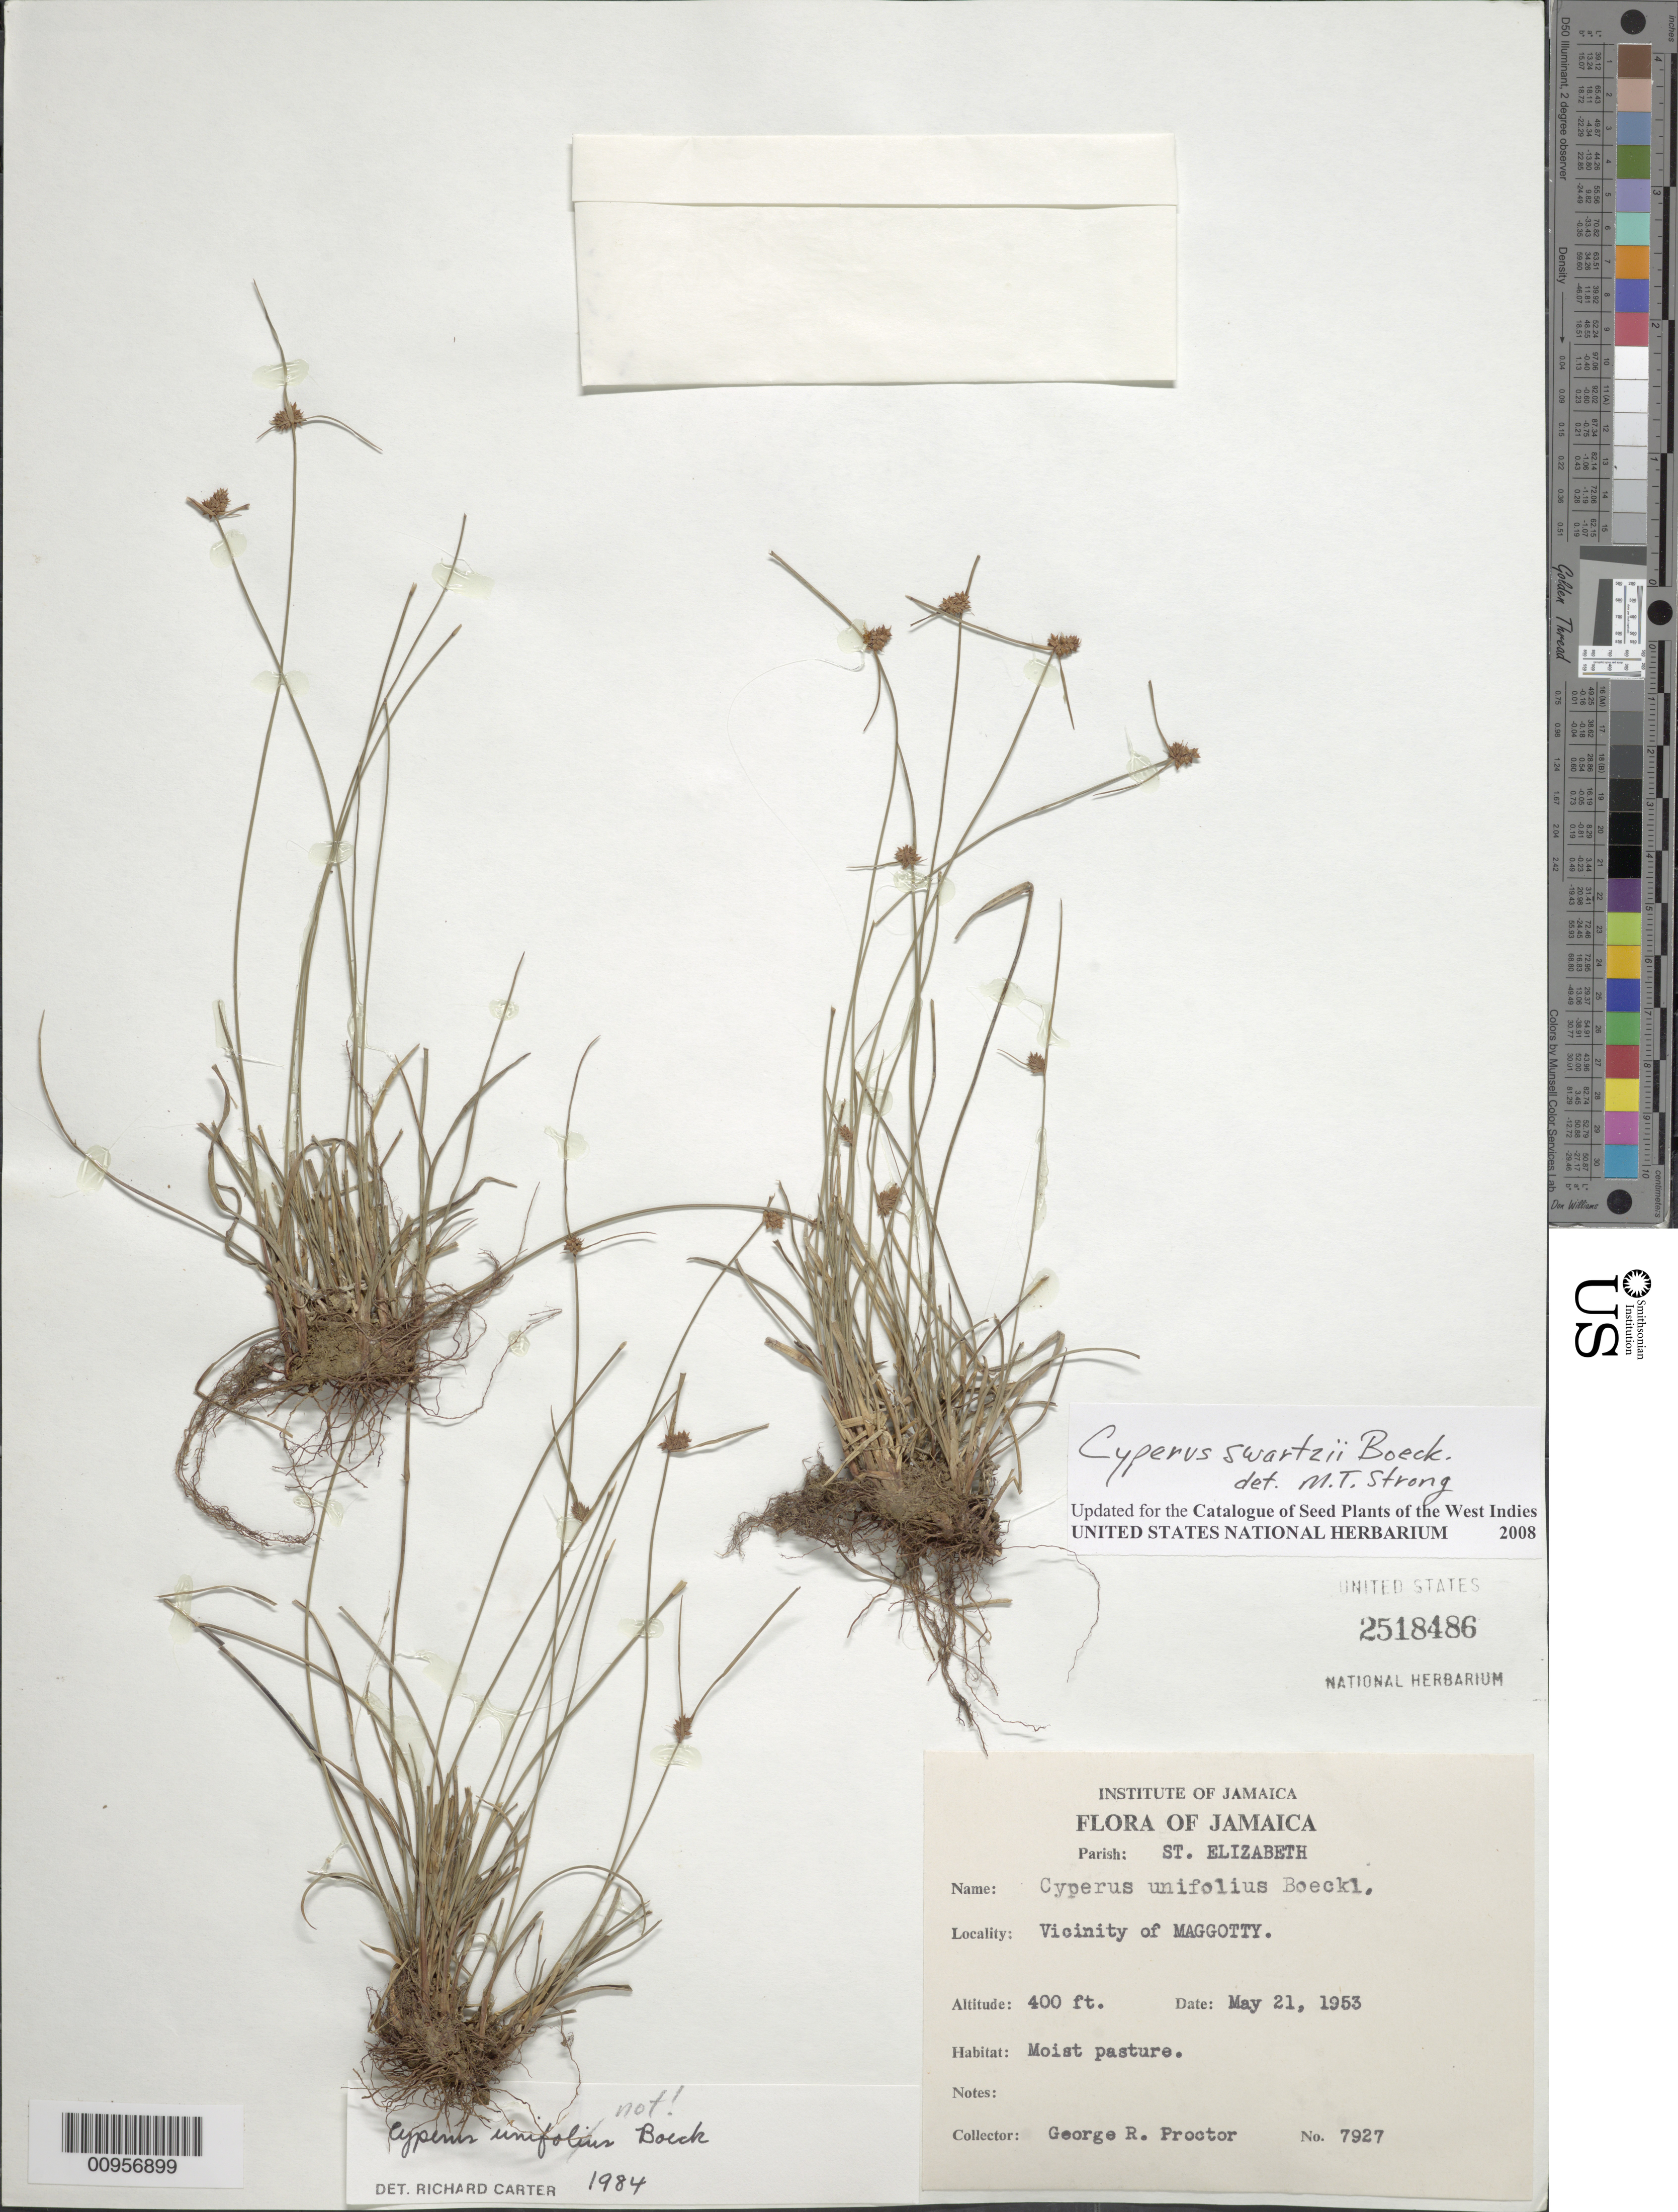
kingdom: Plantae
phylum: Tracheophyta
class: Liliopsida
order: Poales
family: Cyperaceae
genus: Cyperus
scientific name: Cyperus swartzii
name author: (A. Dietr.) Boeckeler ex Kük.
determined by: Strong, M. T., (US), Smithsonian Institution - National Museum of Natural History (UNITED STATES)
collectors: G. R. Proctor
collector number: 7927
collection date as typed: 22 May 1953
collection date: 1953-05-22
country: Jamaica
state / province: Saint Elizabeth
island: Jamaica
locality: Vicinity of Maggotty, pasture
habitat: Moist pasture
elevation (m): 122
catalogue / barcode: US 2518486